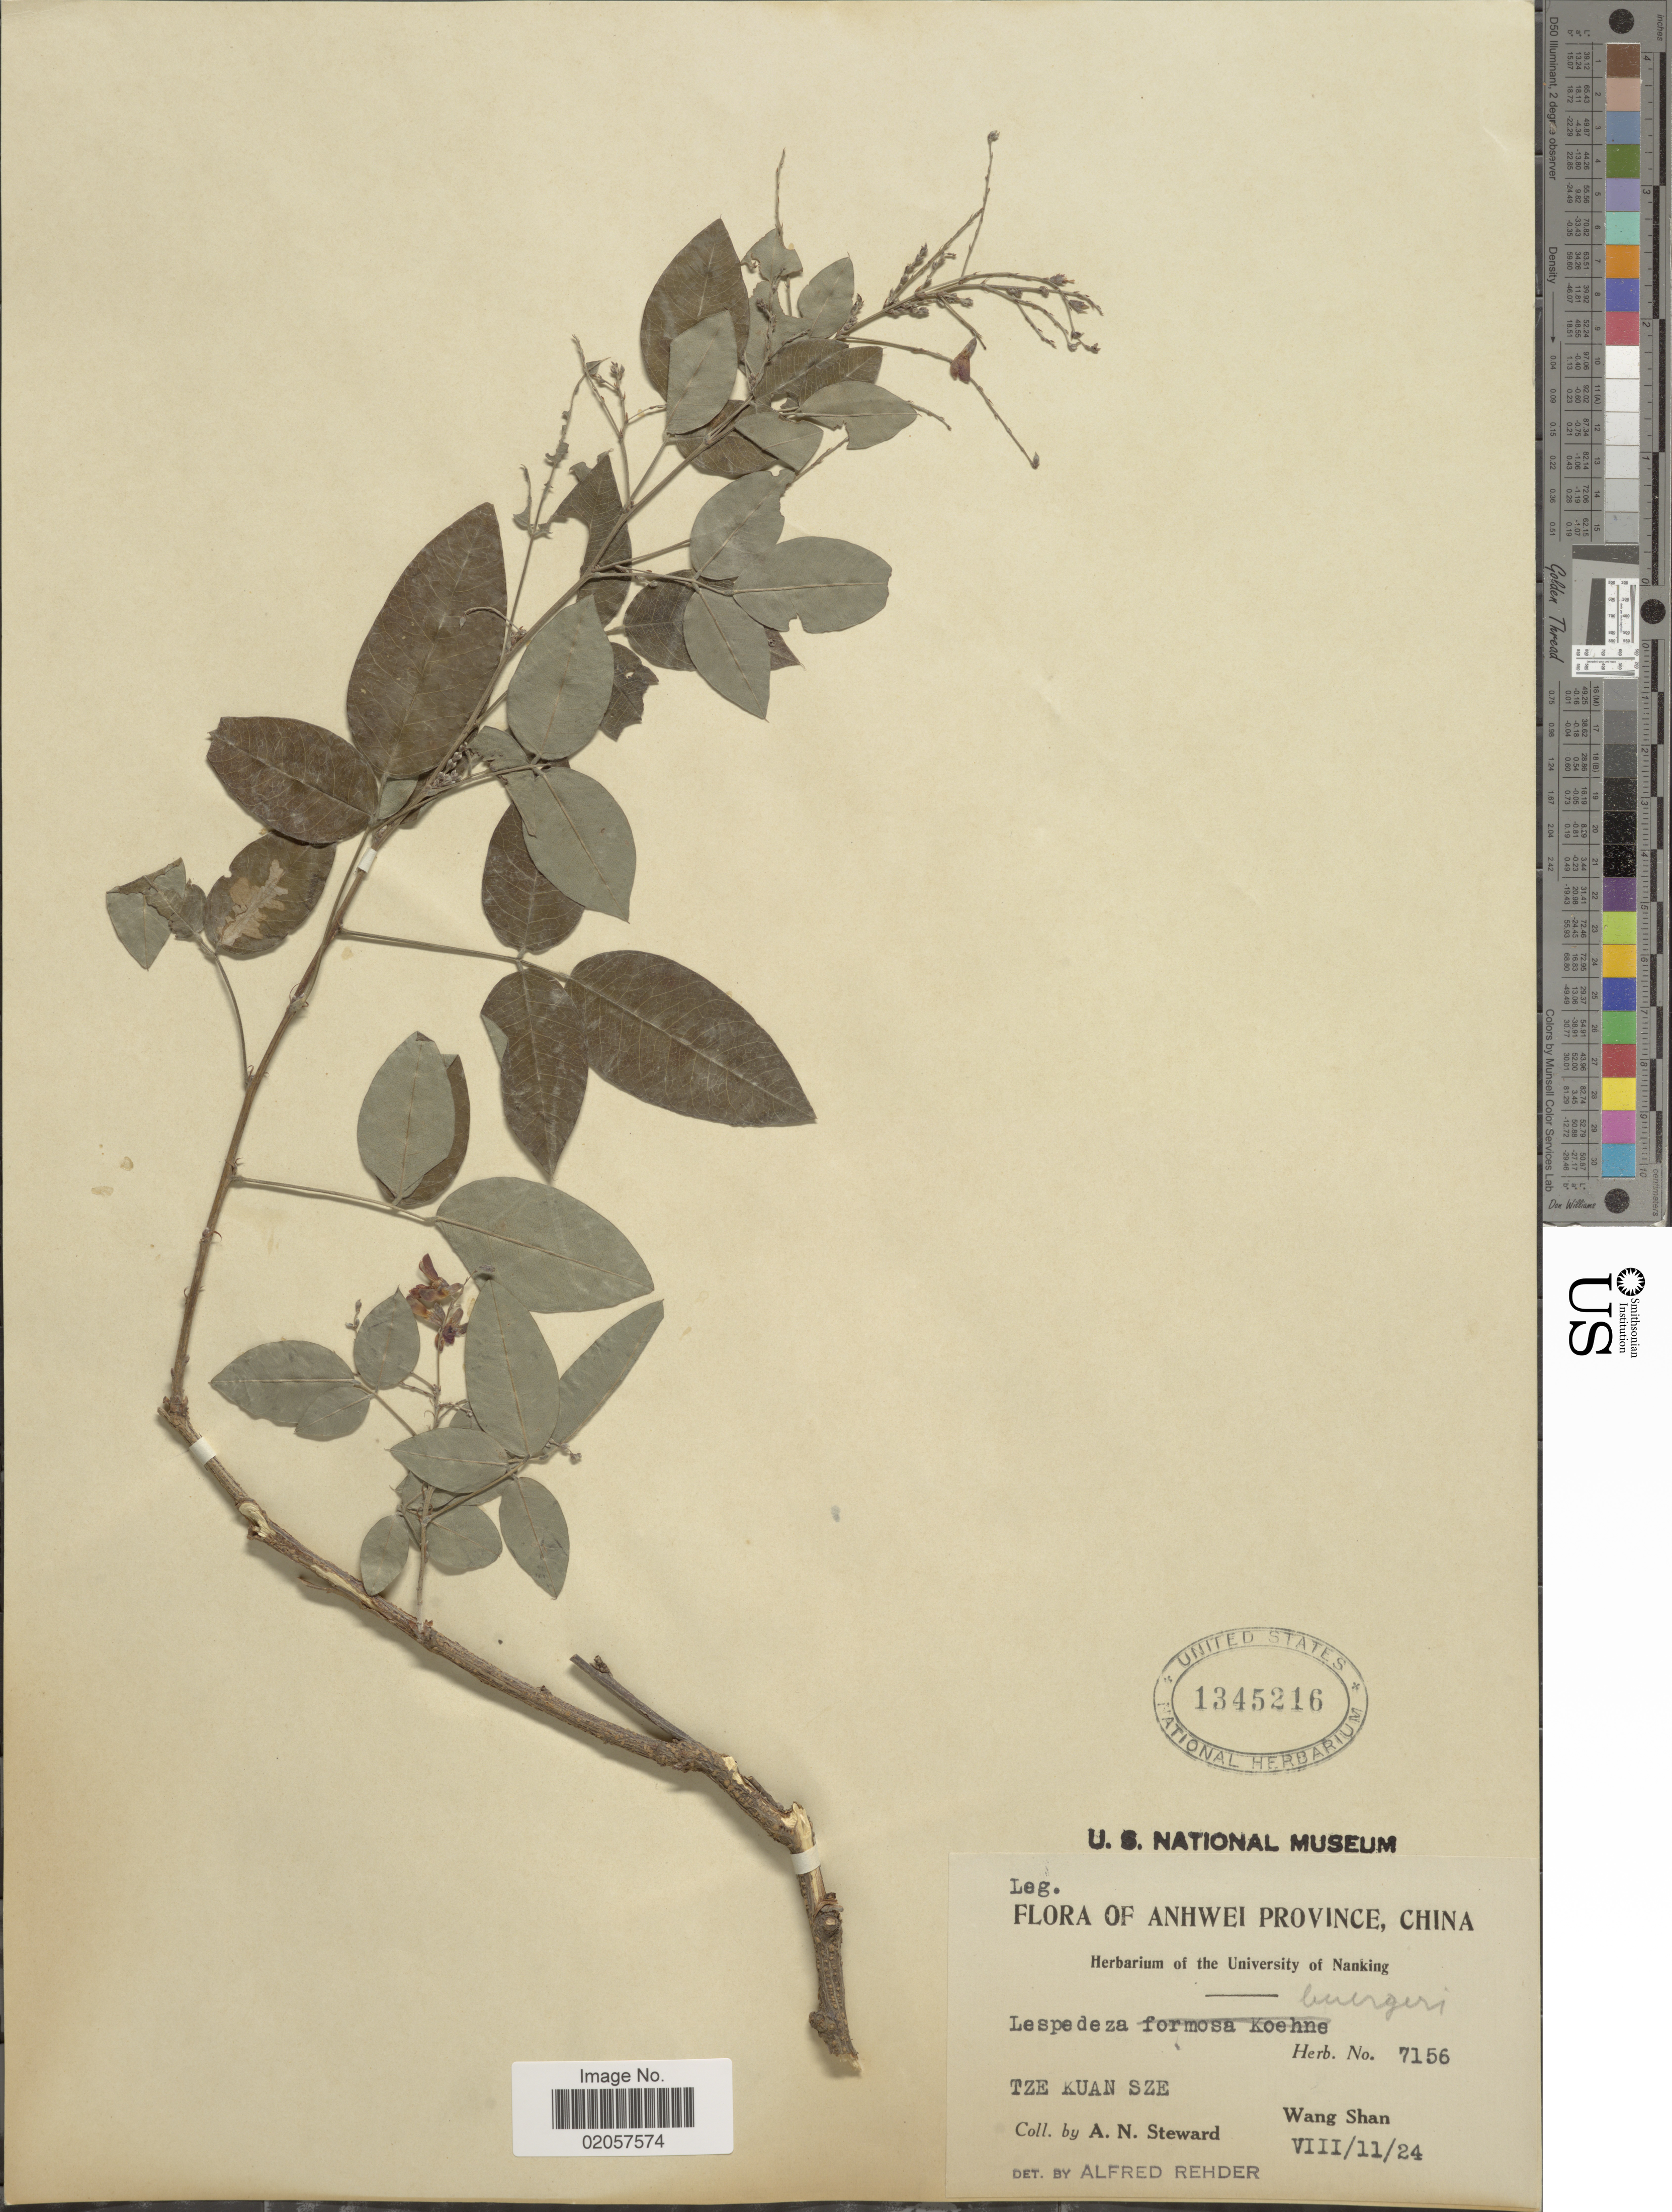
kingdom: Plantae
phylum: Tracheophyta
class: Magnoliopsida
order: Fabales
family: Fabaceae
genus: Lespedeza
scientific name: Lespedeza buergeri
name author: Miq.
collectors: A. N. Steward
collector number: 7156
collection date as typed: Transcribed d/m/y: 11/8/24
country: China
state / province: Anhui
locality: Anhwei Province, China. tze Kuan Sze, Wang Shan.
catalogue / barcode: US 1345216